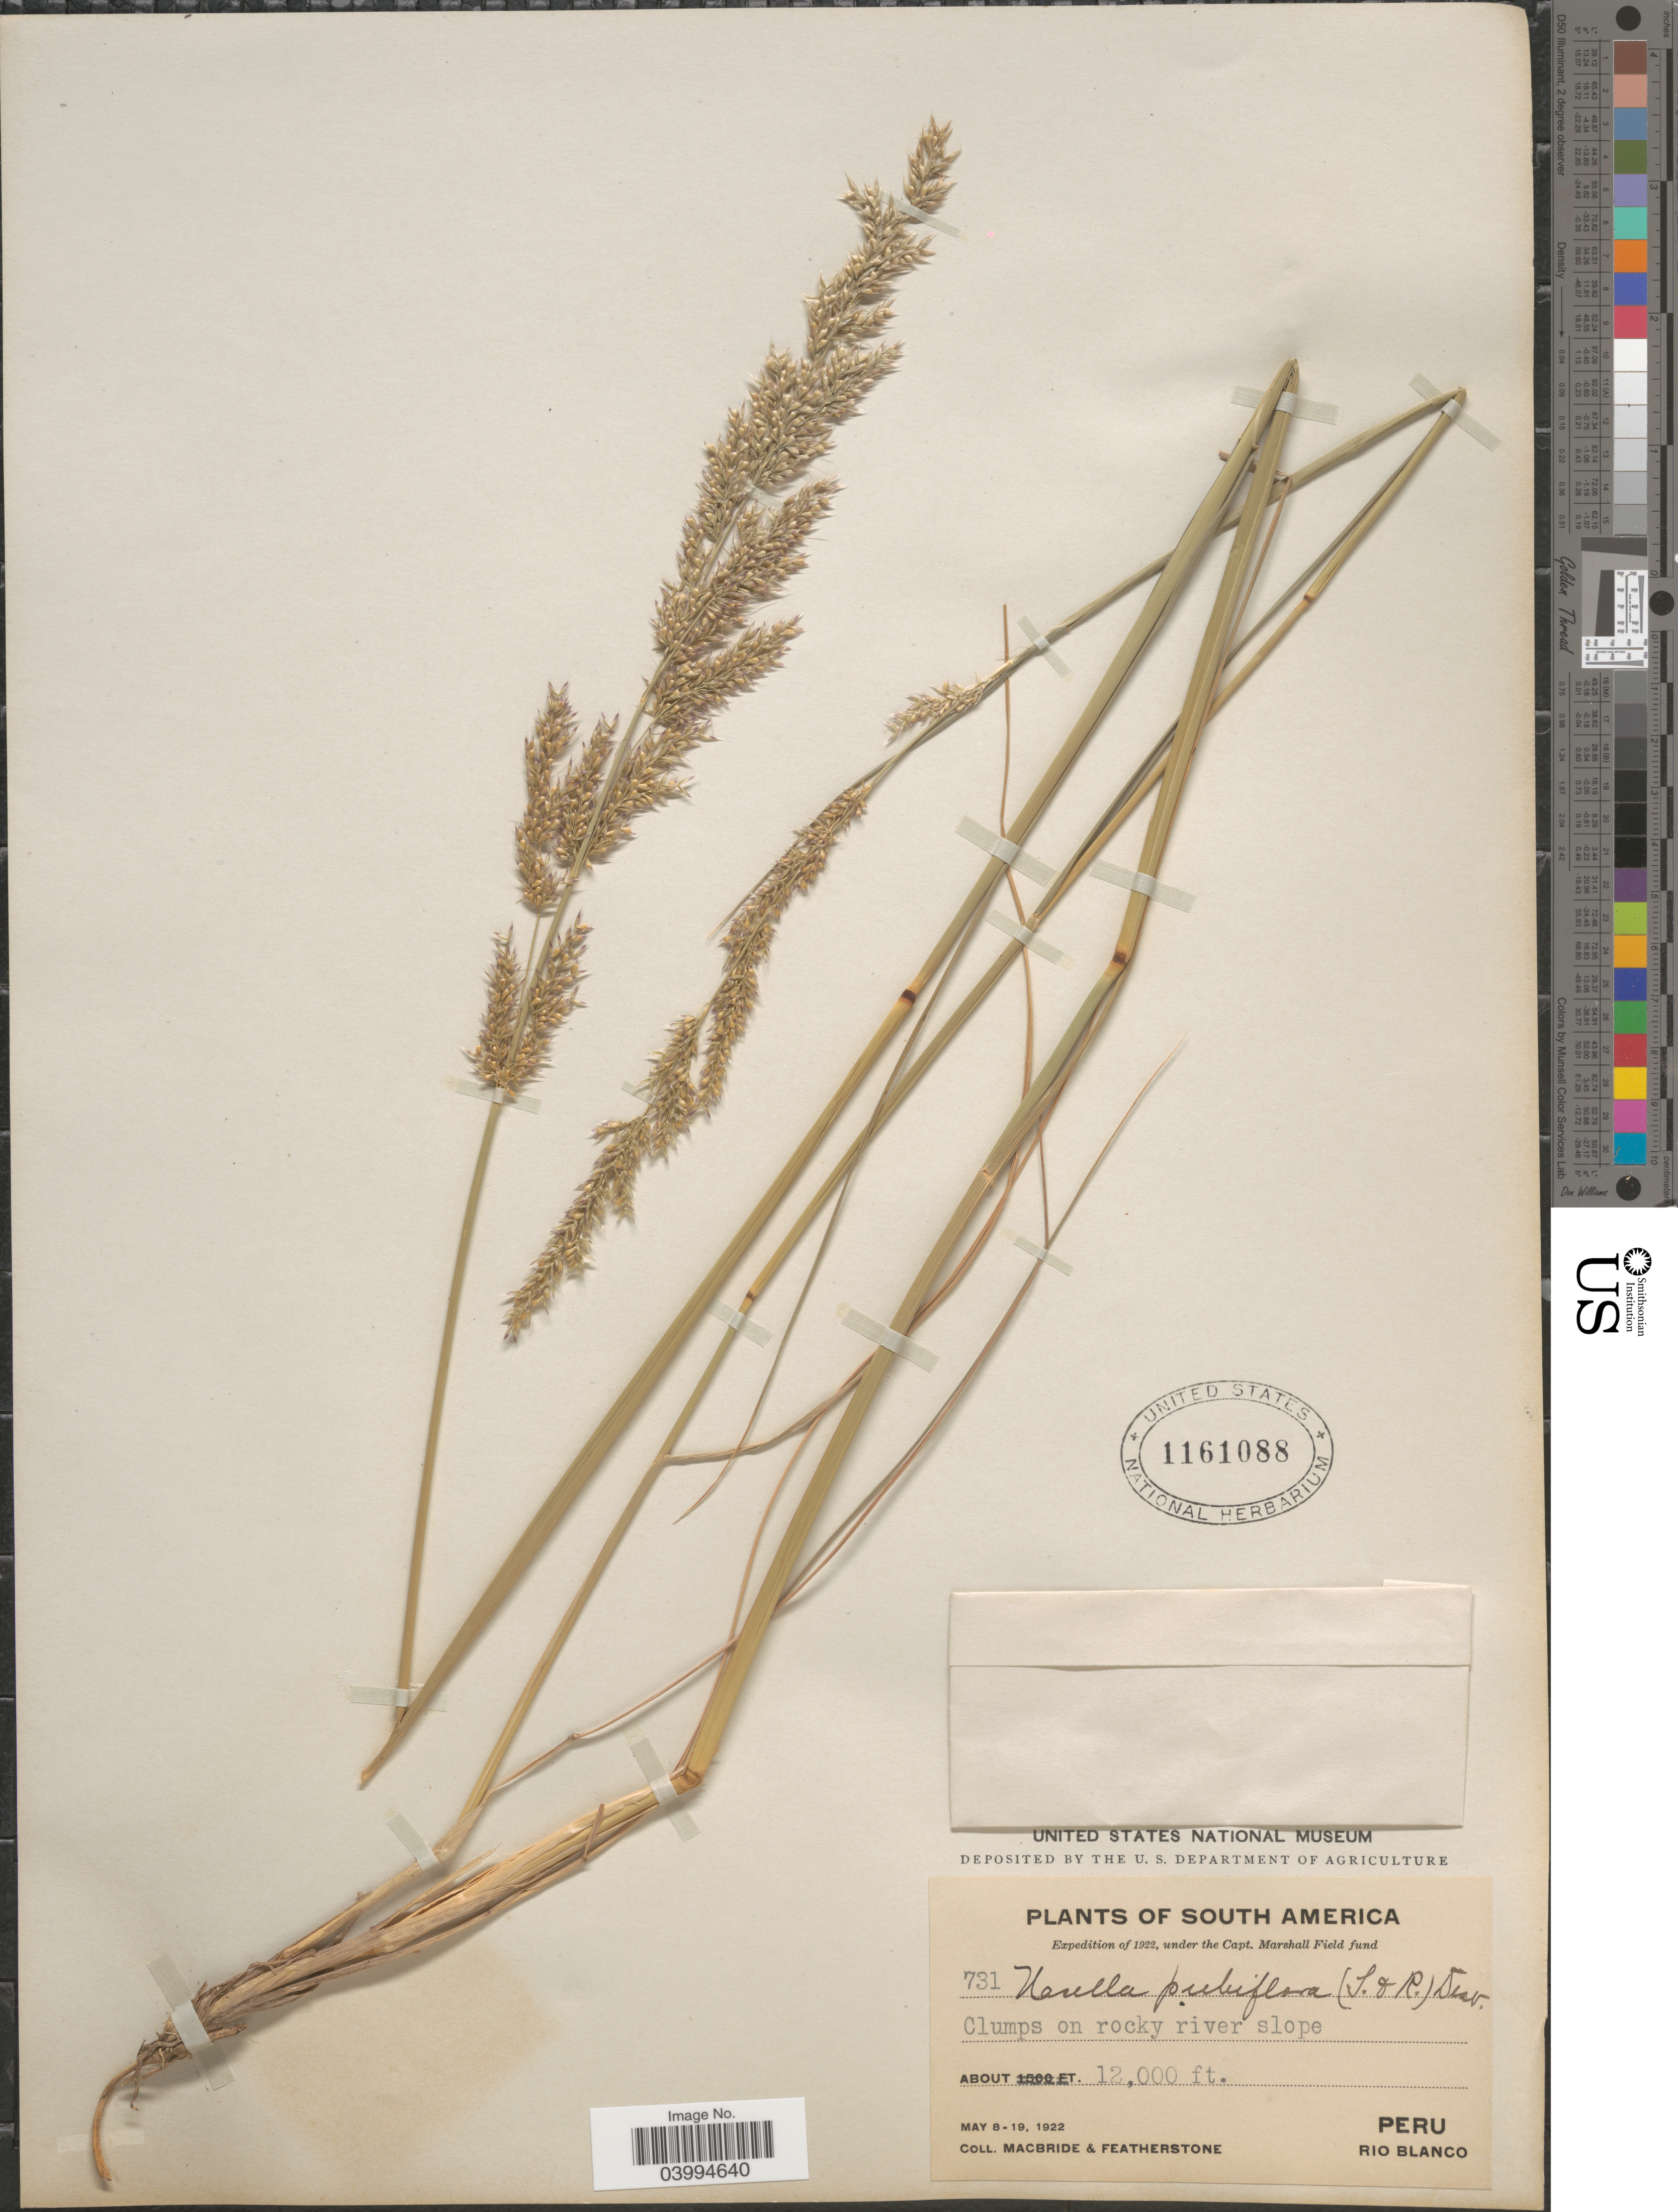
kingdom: Plantae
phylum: Tracheophyta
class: Liliopsida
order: Poales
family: Poaceae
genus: Nassella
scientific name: Nassella pubiflora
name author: (Trin. & Rupr.) É. Desv.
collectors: Macbride, -- & -. Featherstone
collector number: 731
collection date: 1922-05-08/1922-05-19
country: Peru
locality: Clumps on rocky river slope. Rio Blanco.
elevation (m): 3658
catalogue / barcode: US 1161088